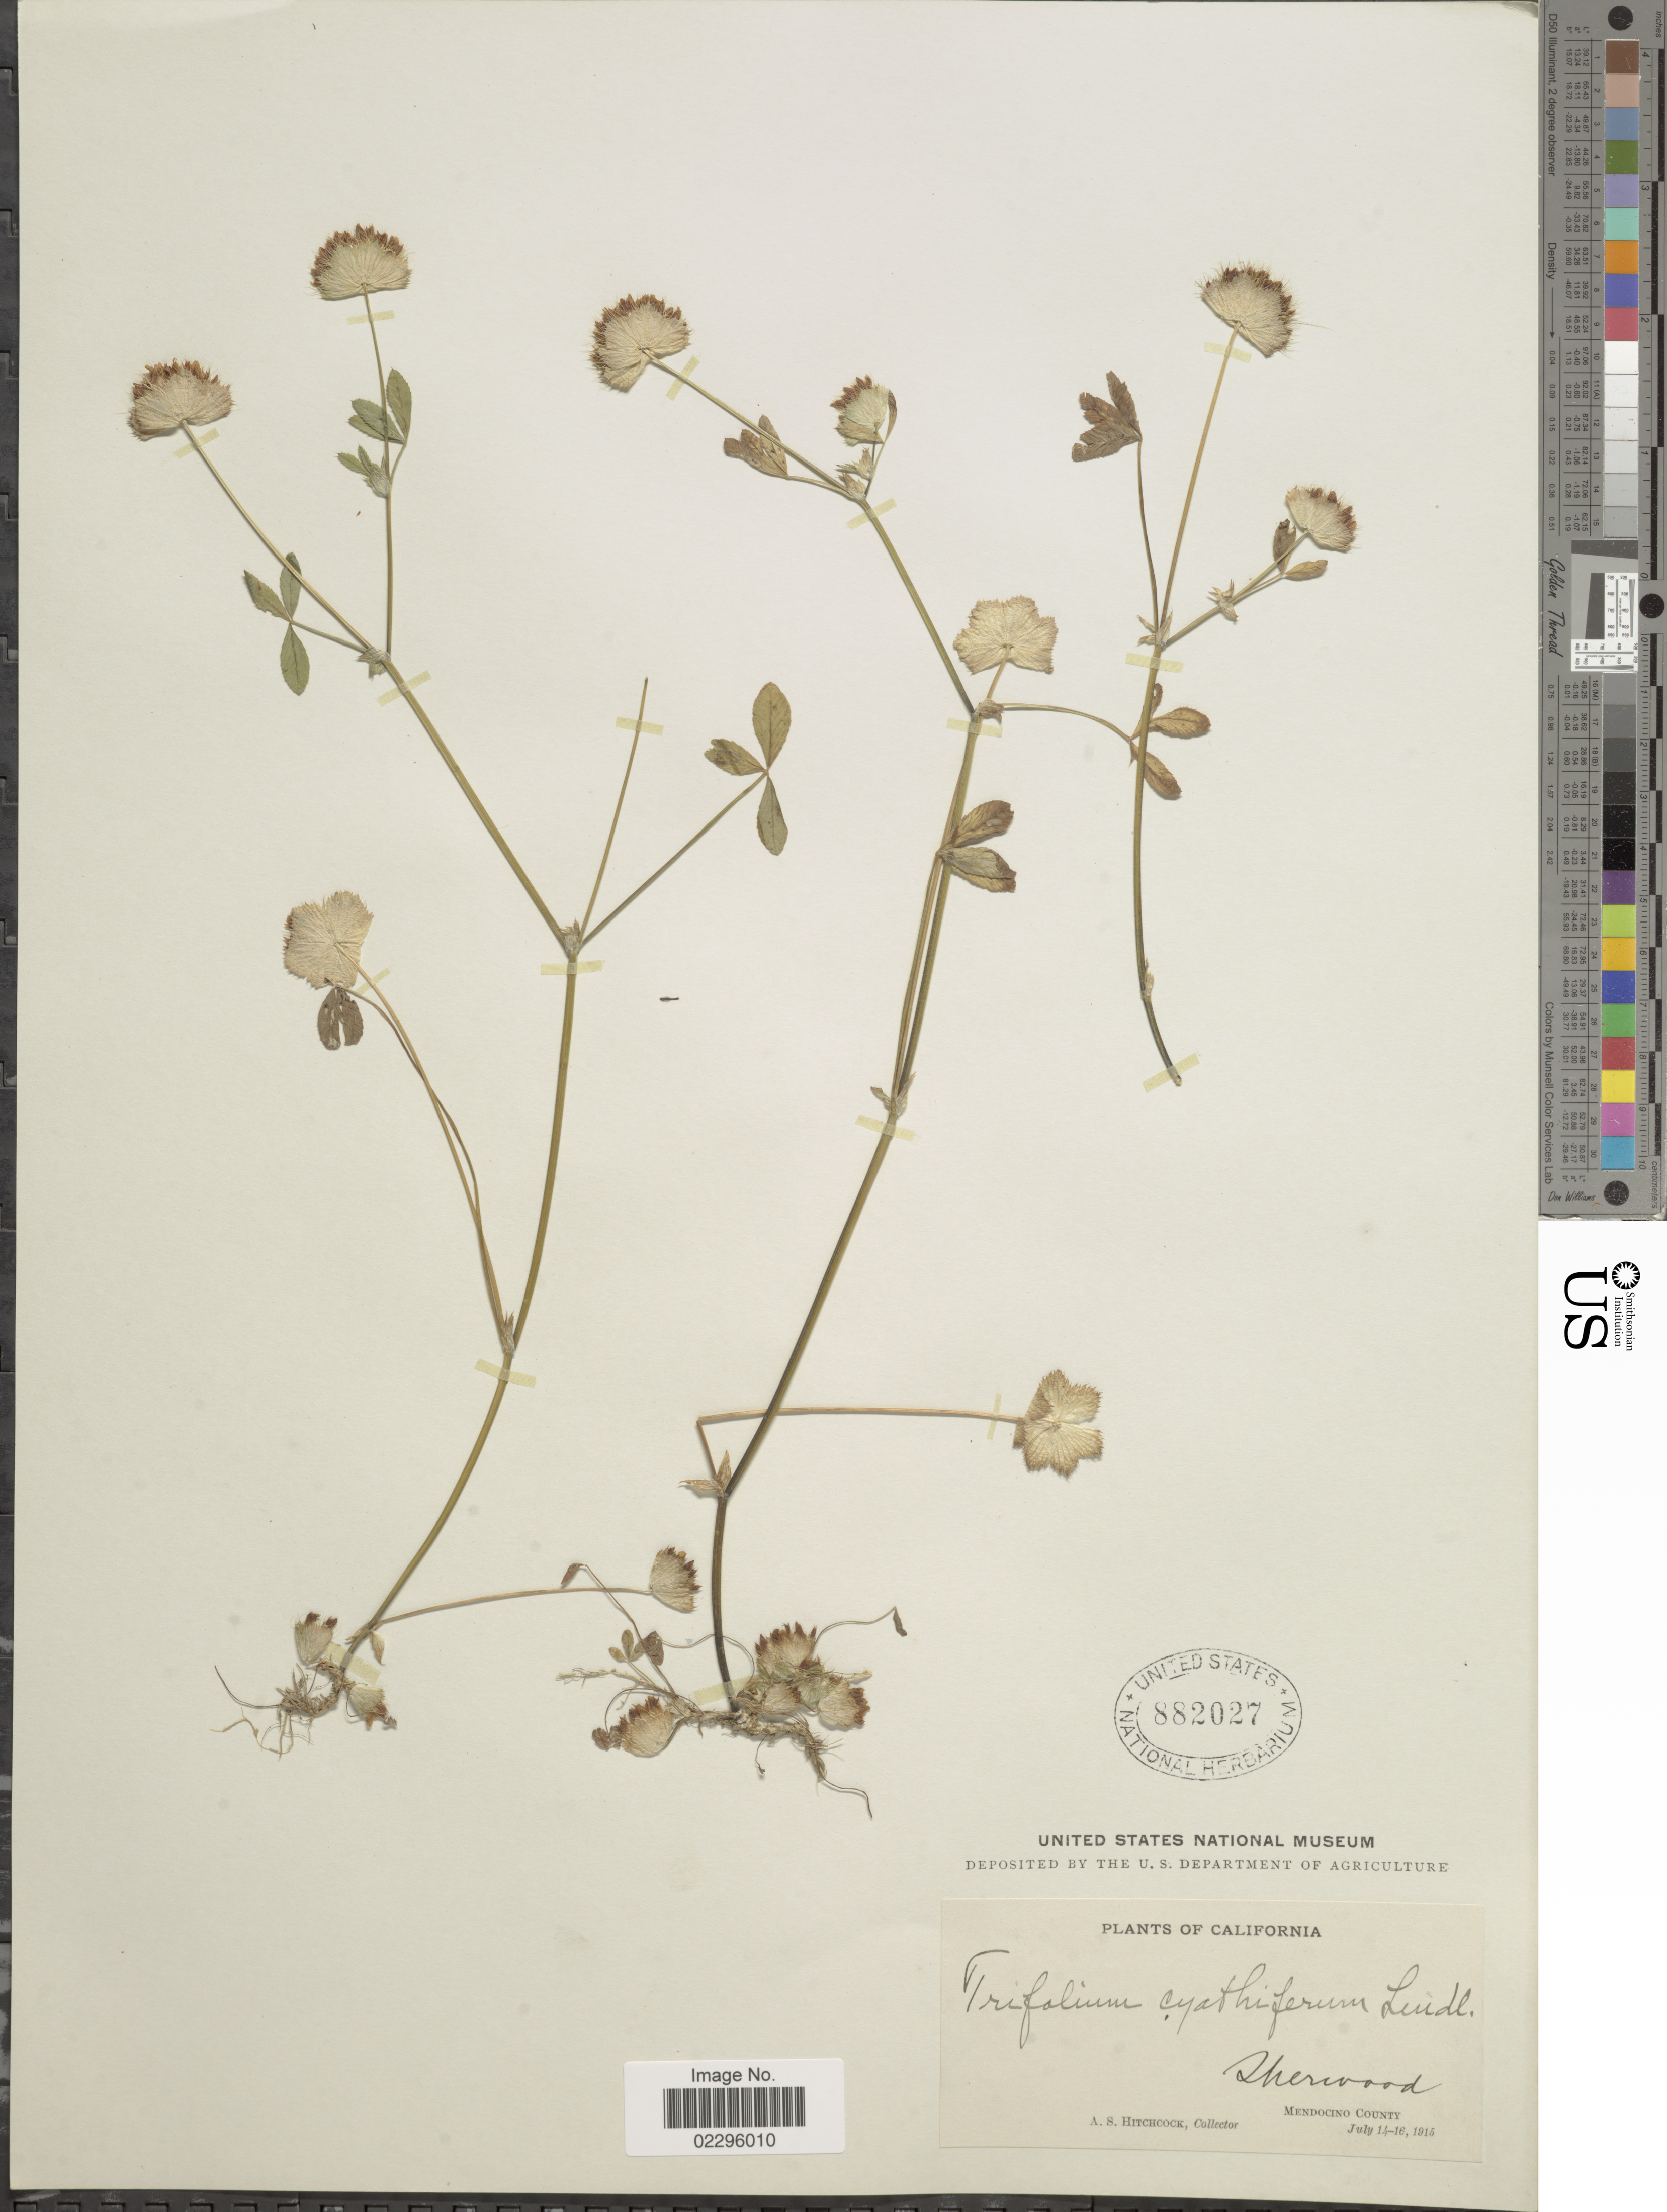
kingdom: Plantae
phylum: Tracheophyta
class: Magnoliopsida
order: Fabales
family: Fabaceae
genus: Trifolium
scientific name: Trifolium cyathiferum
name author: Lindl.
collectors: A. S. Hitchcock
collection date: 1915-07-14/1915-07-15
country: United States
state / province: California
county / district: Mendocino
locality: Sherwood, Mendocino County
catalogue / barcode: US 882027